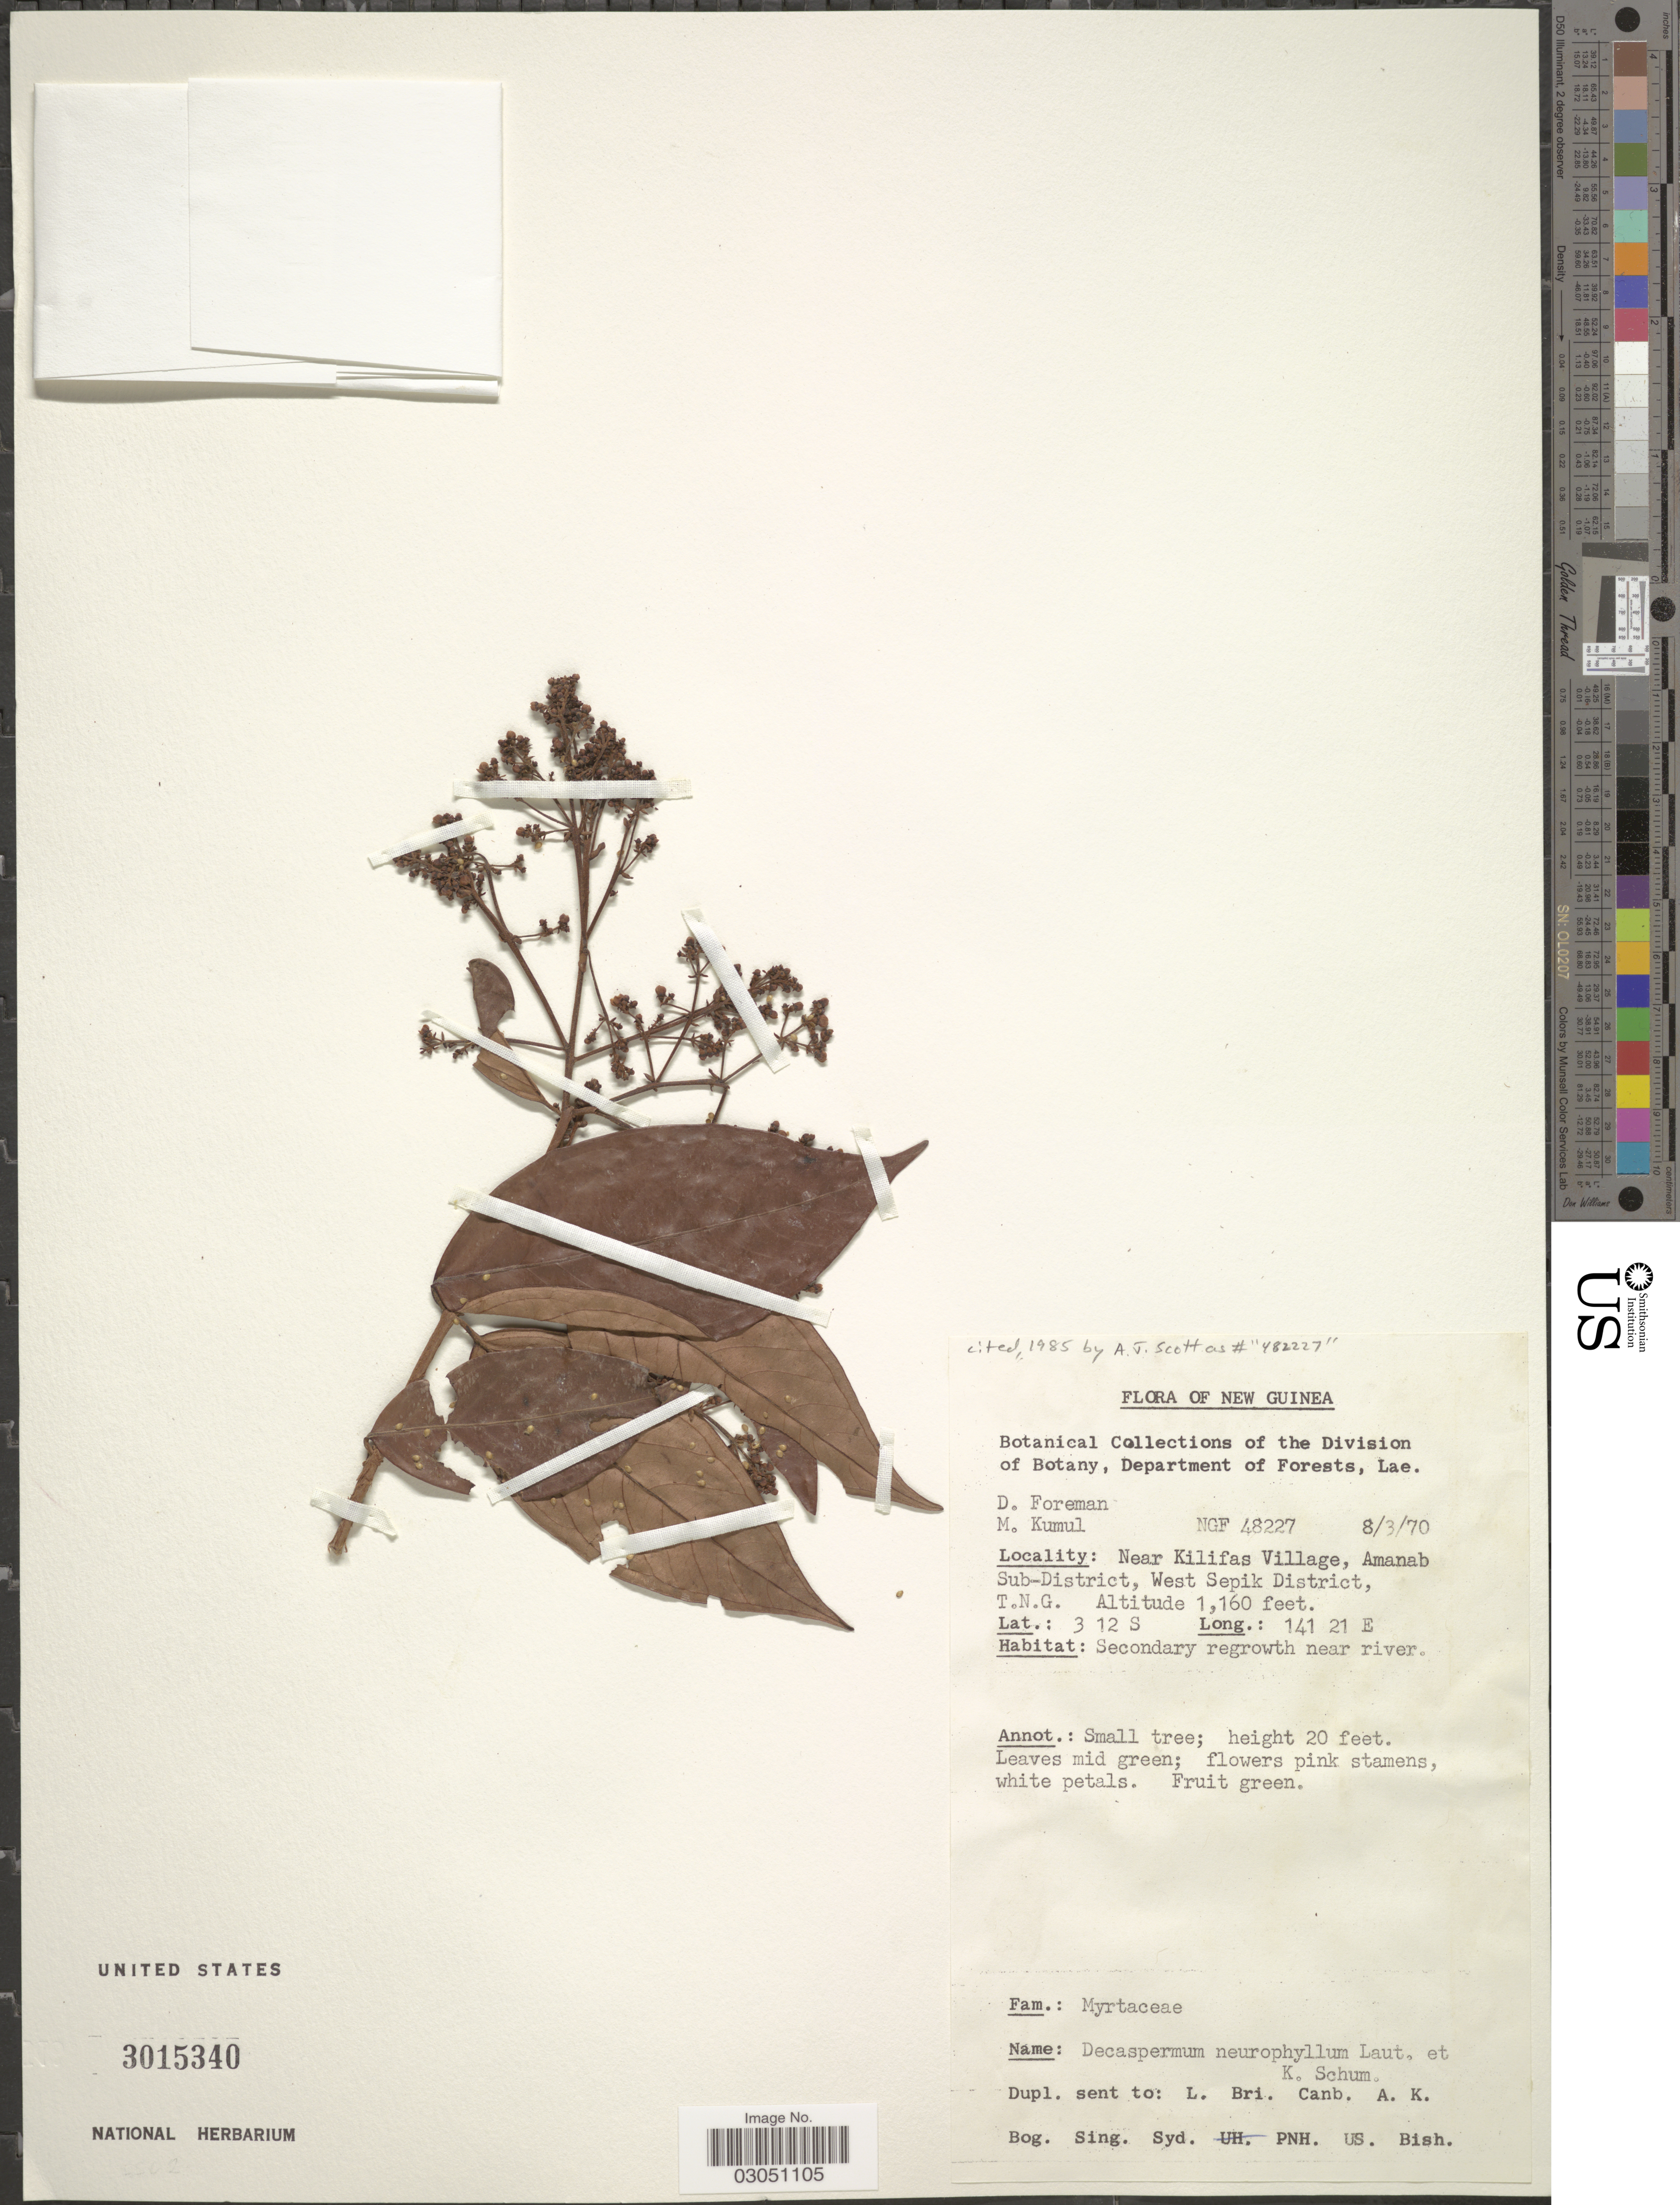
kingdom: Plantae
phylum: Tracheophyta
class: Magnoliopsida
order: Myrtales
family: Myrtaceae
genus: Decaspermum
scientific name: Decaspermum neurophyllum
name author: K. Schum. & Lauterb.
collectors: D. Foreman & M. Kumul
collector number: NGF48227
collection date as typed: Transcribed d/m/y: 8/3/70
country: Papua New Guinea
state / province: Sandaun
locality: New Guinea. Near Kilifas Village, Amanab Sub-district, West Sepik District, T. N. G.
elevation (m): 354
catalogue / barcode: US 3015340